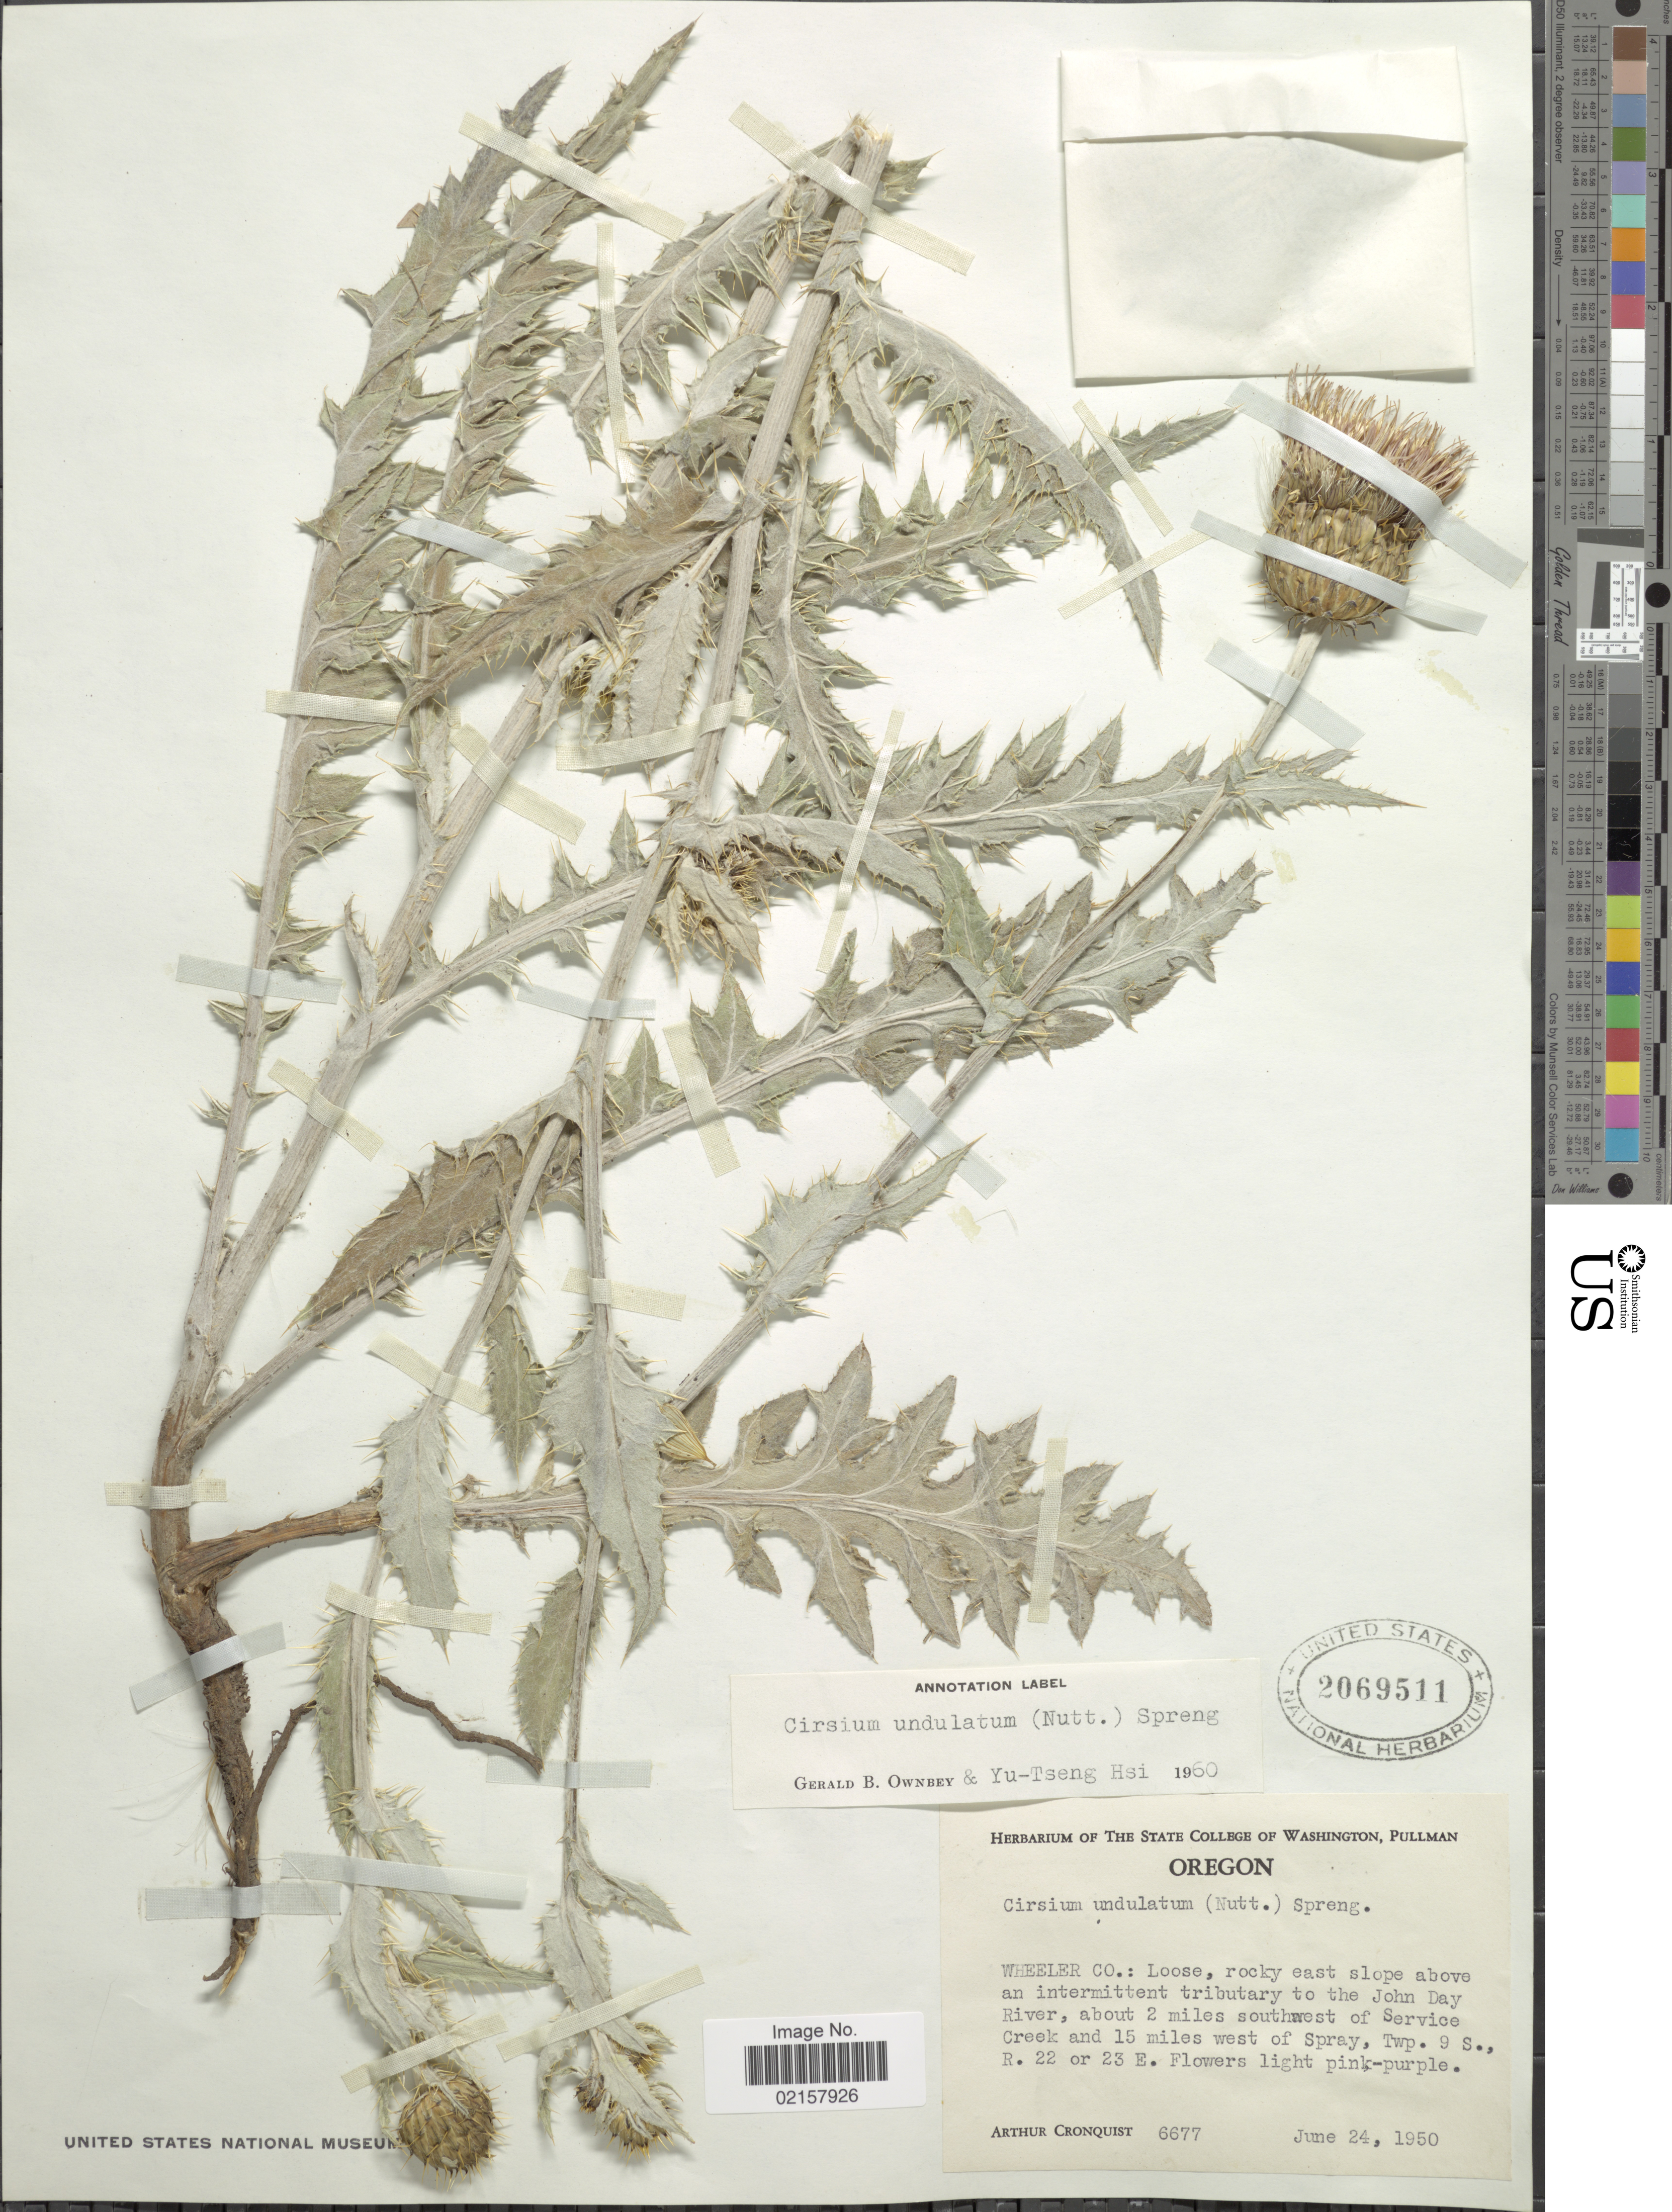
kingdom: Plantae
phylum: Tracheophyta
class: Magnoliopsida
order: Asterales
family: Asteraceae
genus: Cirsium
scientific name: Cirsium undulatum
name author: (Nutt.) Spreng.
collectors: A. J. Cronquist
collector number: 6677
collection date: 1950-06-24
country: United States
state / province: Oregon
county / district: Wheeler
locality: Wheeler Co.: loose, rocky east slope above an intermittent tributary to the John Day River, about 2 miles southwest of Service Creek and 15 miles west of Spray, Twp. 9 S., R. 22 or 23 E.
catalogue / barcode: US 2069511